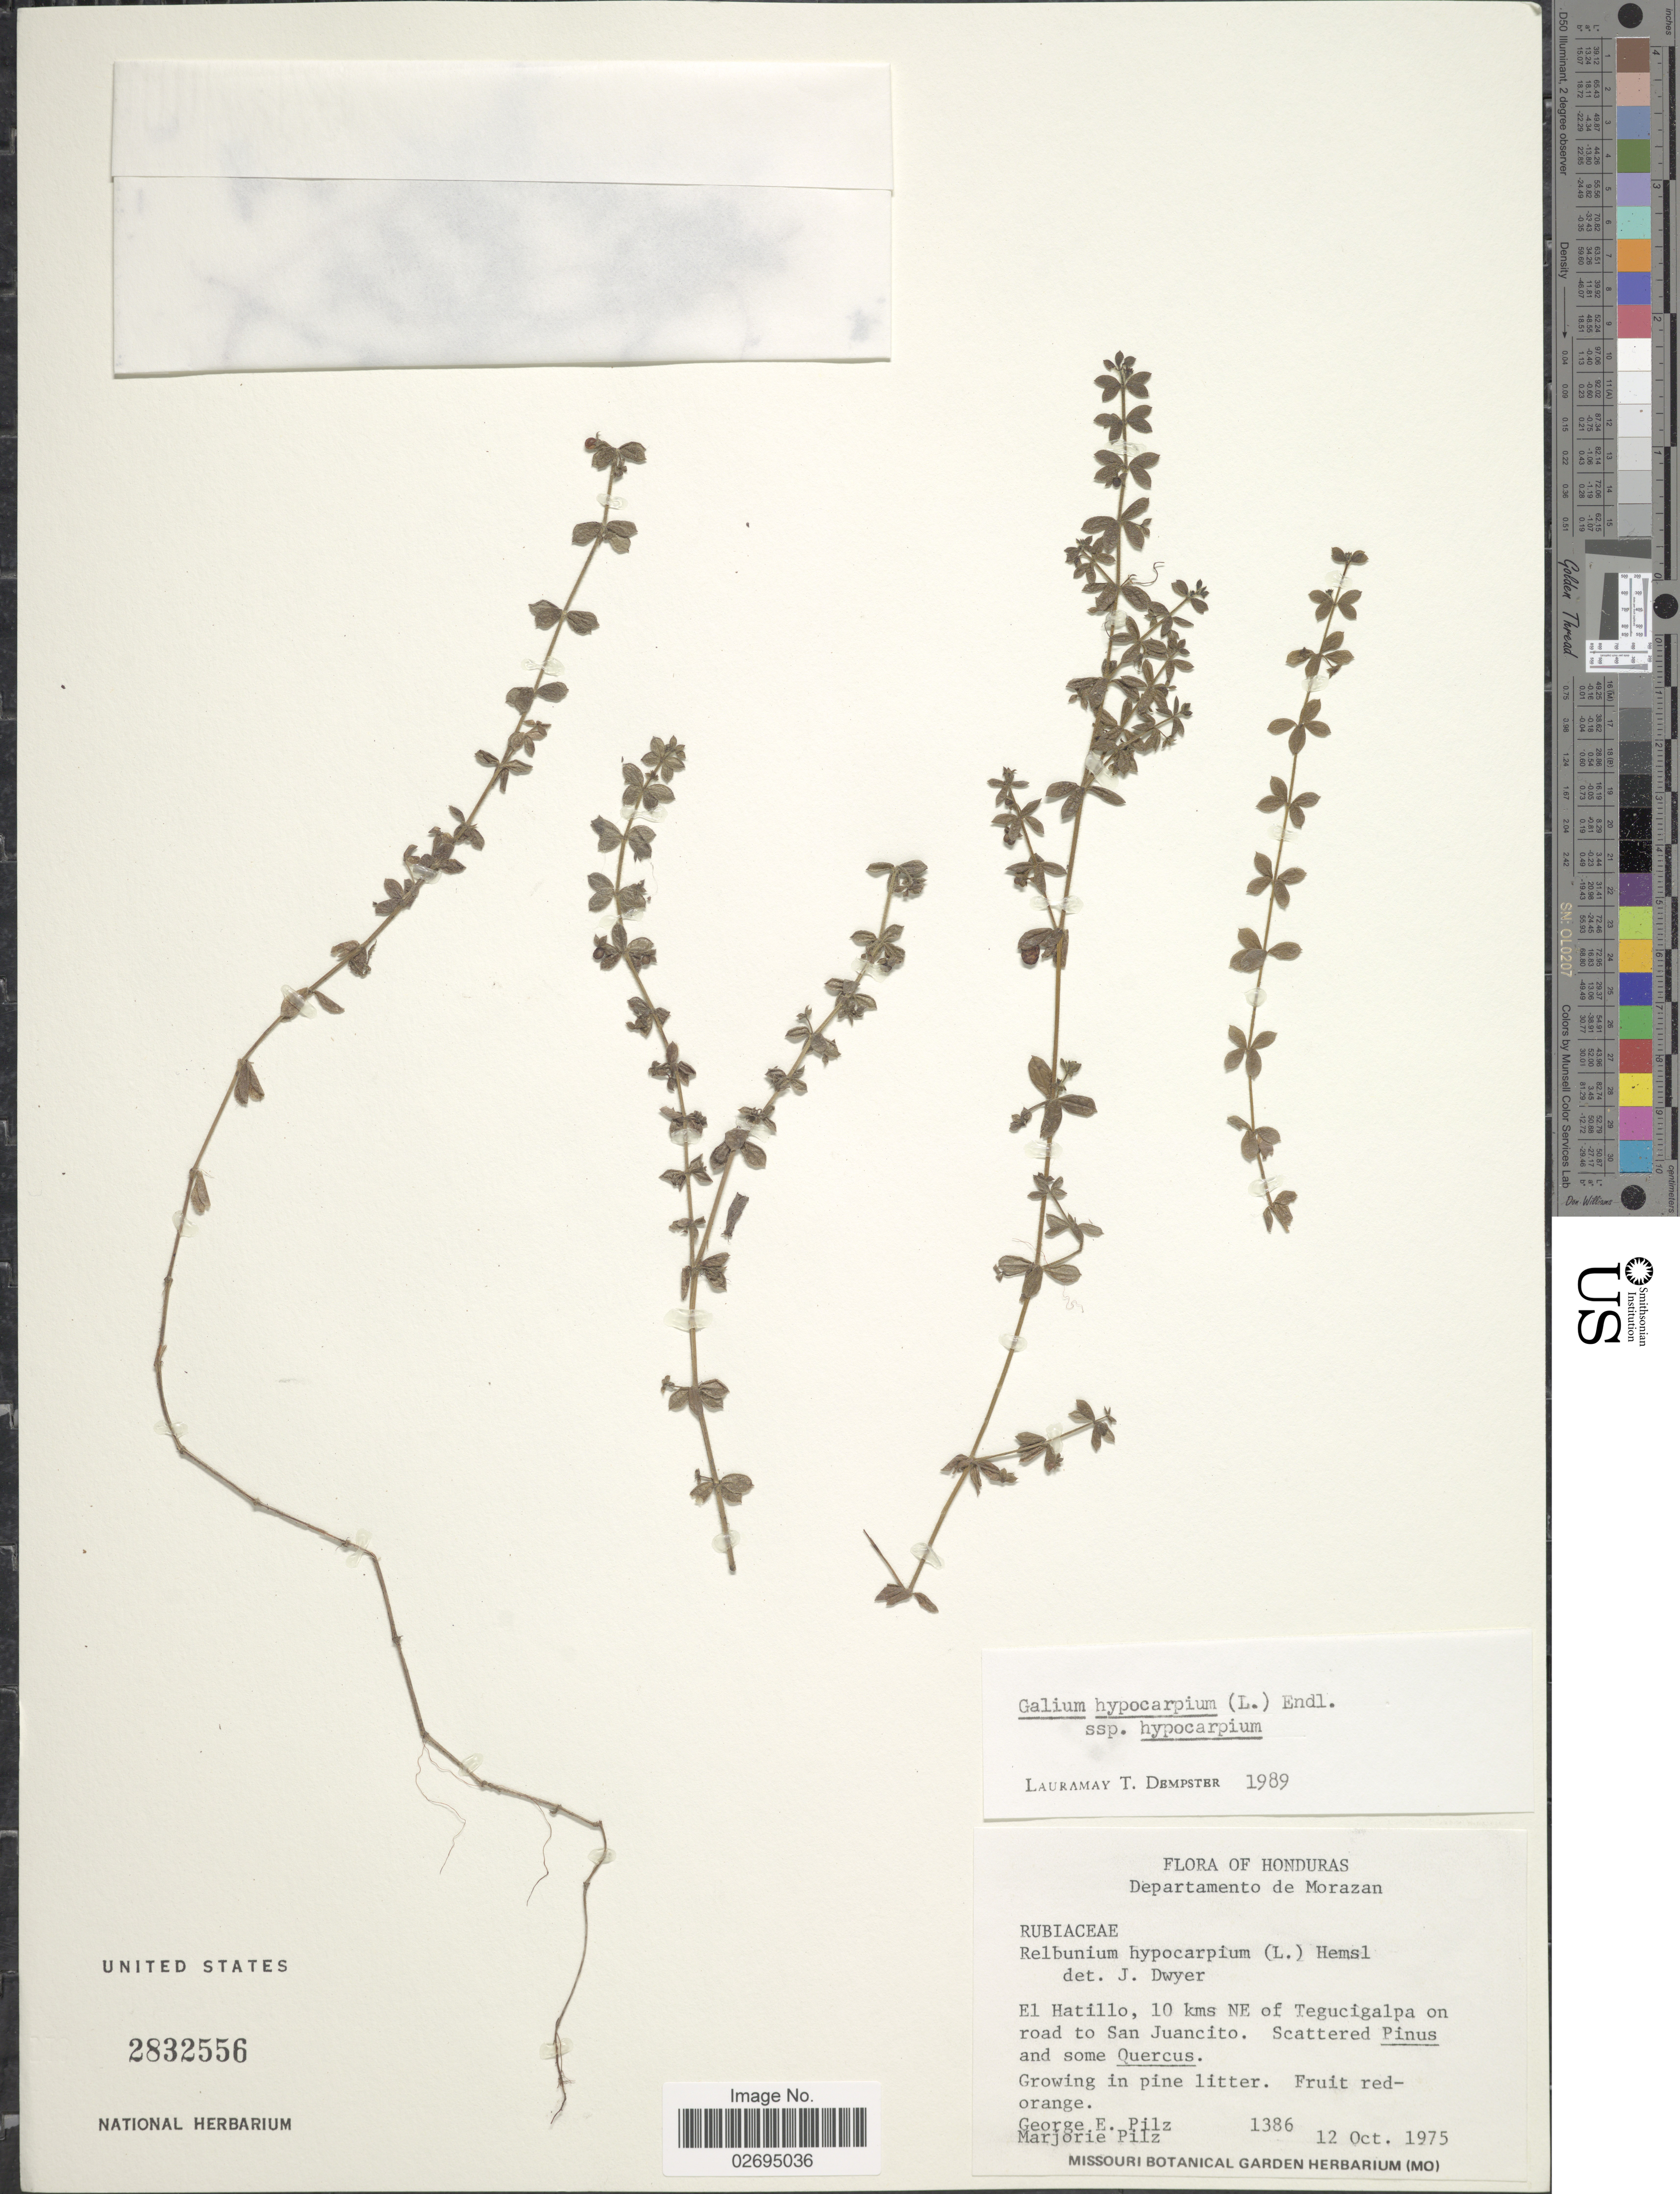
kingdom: Plantae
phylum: Tracheophyta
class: Magnoliopsida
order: Gentianales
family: Rubiaceae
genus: Galium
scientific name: Galium hypocarpium subsp. hypocarpium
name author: (L.) Endl. ex Griseb.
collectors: G. E. Pilz & M. Pilz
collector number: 1386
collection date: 1975-10-12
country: Honduras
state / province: Fco. Morazán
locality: Departamento de Morazan. El Hatillo, 10 kms NE of Tegucigalpa on road to San Juancito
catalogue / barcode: US 2832556